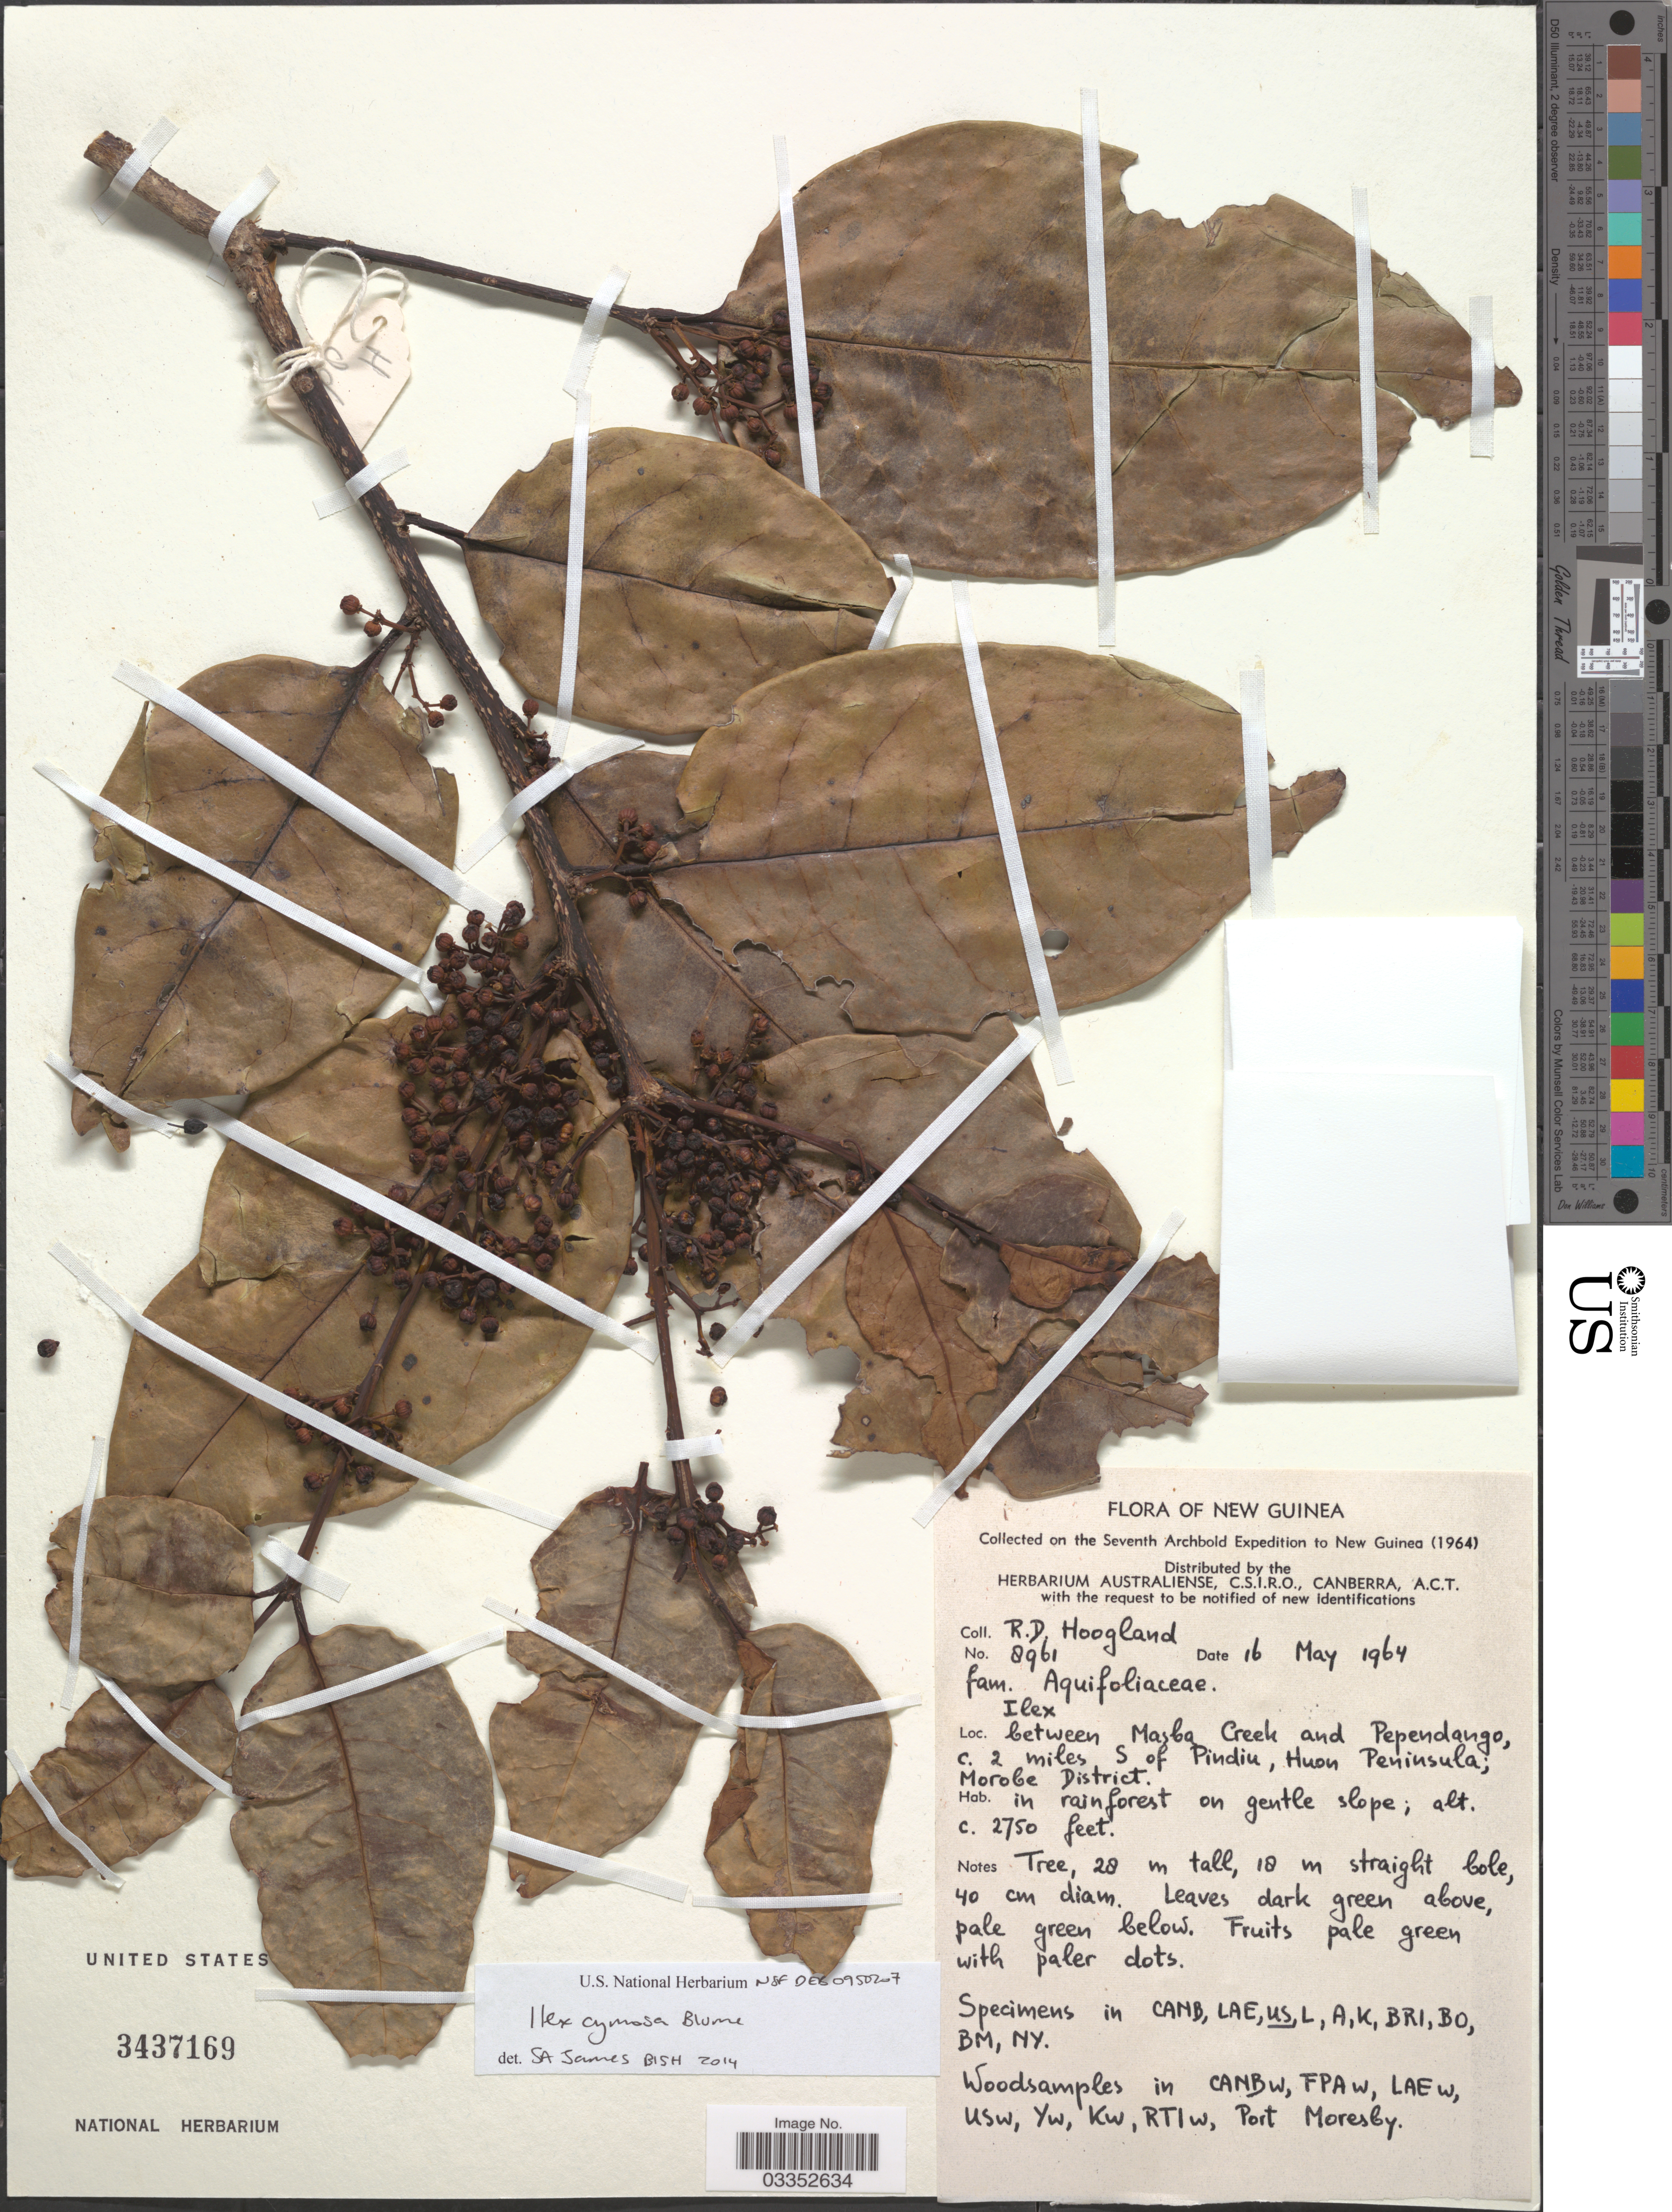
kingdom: Plantae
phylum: Tracheophyta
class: Magnoliopsida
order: Aquifoliales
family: Aquifoliaceae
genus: Ilex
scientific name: Ilex cymosa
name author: Blume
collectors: R. D. Hoogland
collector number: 8961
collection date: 1964-05-16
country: Papua New Guinea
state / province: Morobe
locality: New Guinea. Between Masba Creek and Pependango, c. 2 miles S of Pindiu, Huon Peninsula; Morobe District.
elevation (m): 838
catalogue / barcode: US 3437169